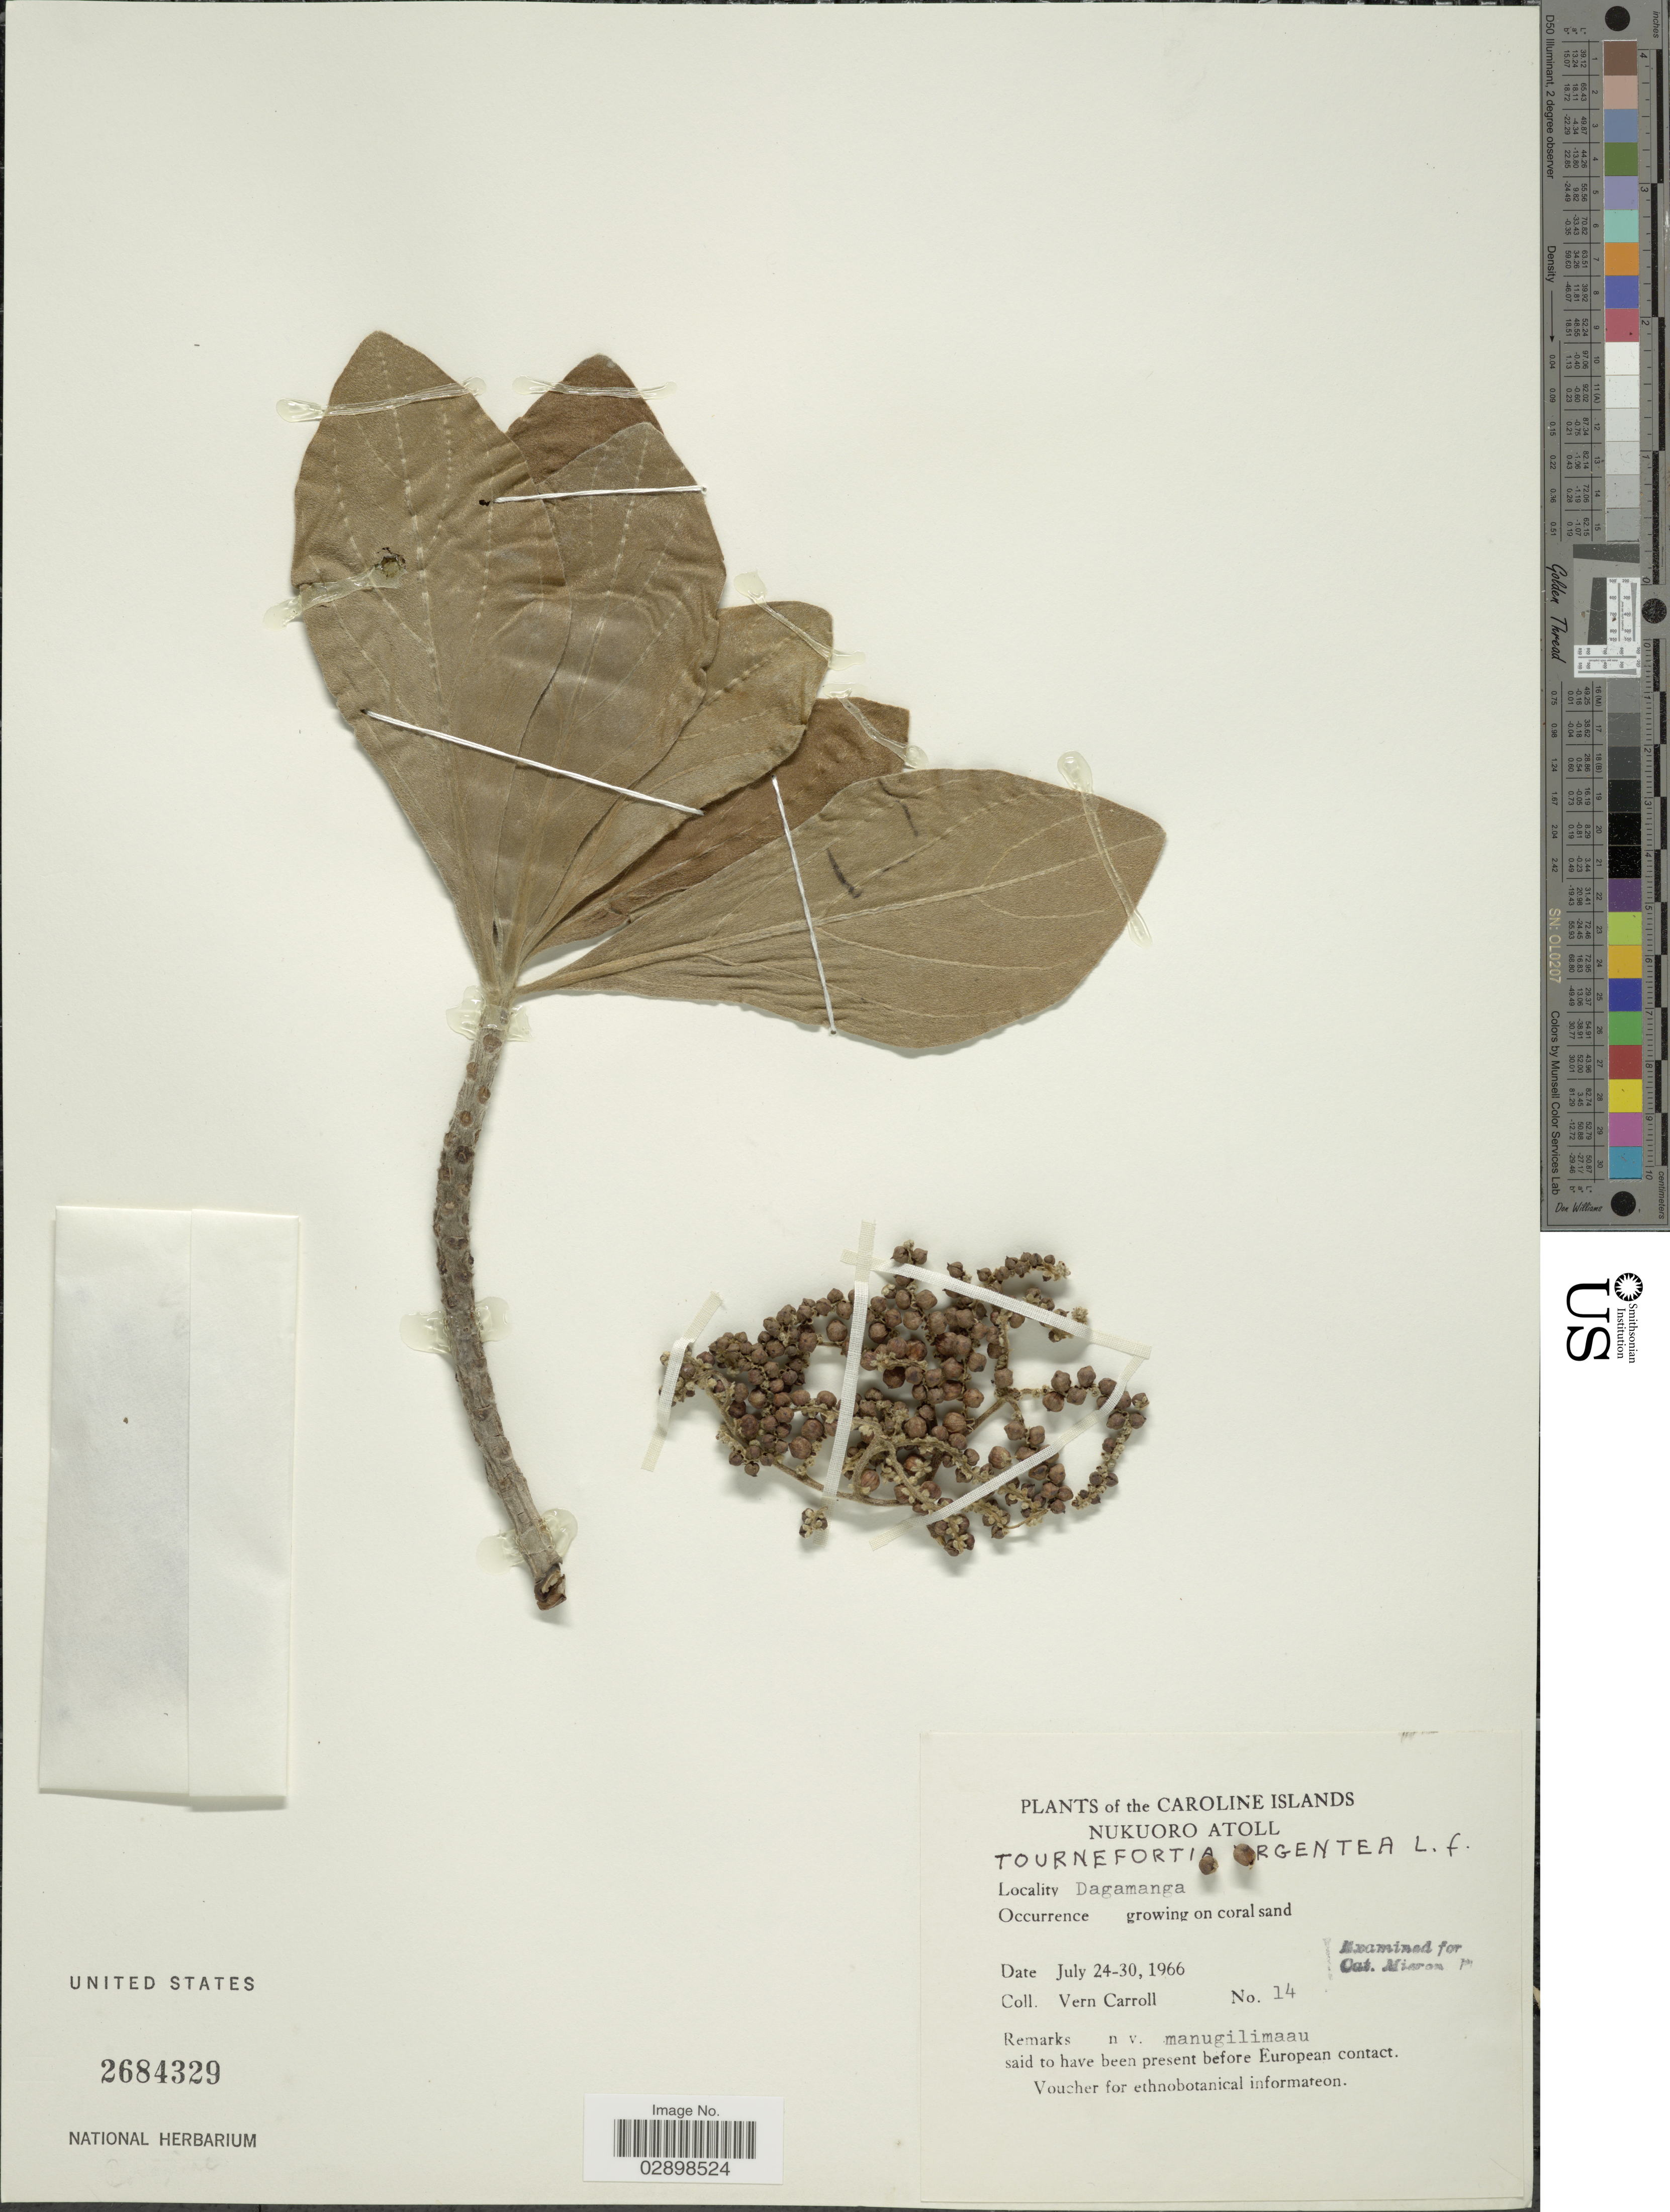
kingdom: Plantae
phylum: Tracheophyta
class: Magnoliopsida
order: Boraginales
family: Heliotropiaceae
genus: Heliotropium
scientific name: Heliotropium arboreum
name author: (Blanco) Mabberley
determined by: Wagner, W. L., (BOT), Smithsonian Institution - National Museum of Natural History (UNITED STATES)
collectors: V. Carroll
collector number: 14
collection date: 1966-07-24/1966-07-30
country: Micronesia, Federated States of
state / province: Pohnpei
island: Nukuoro Atoll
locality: Caroline Islands. Nukuoro Atoll. Dagamanga.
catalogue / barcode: US 2684329